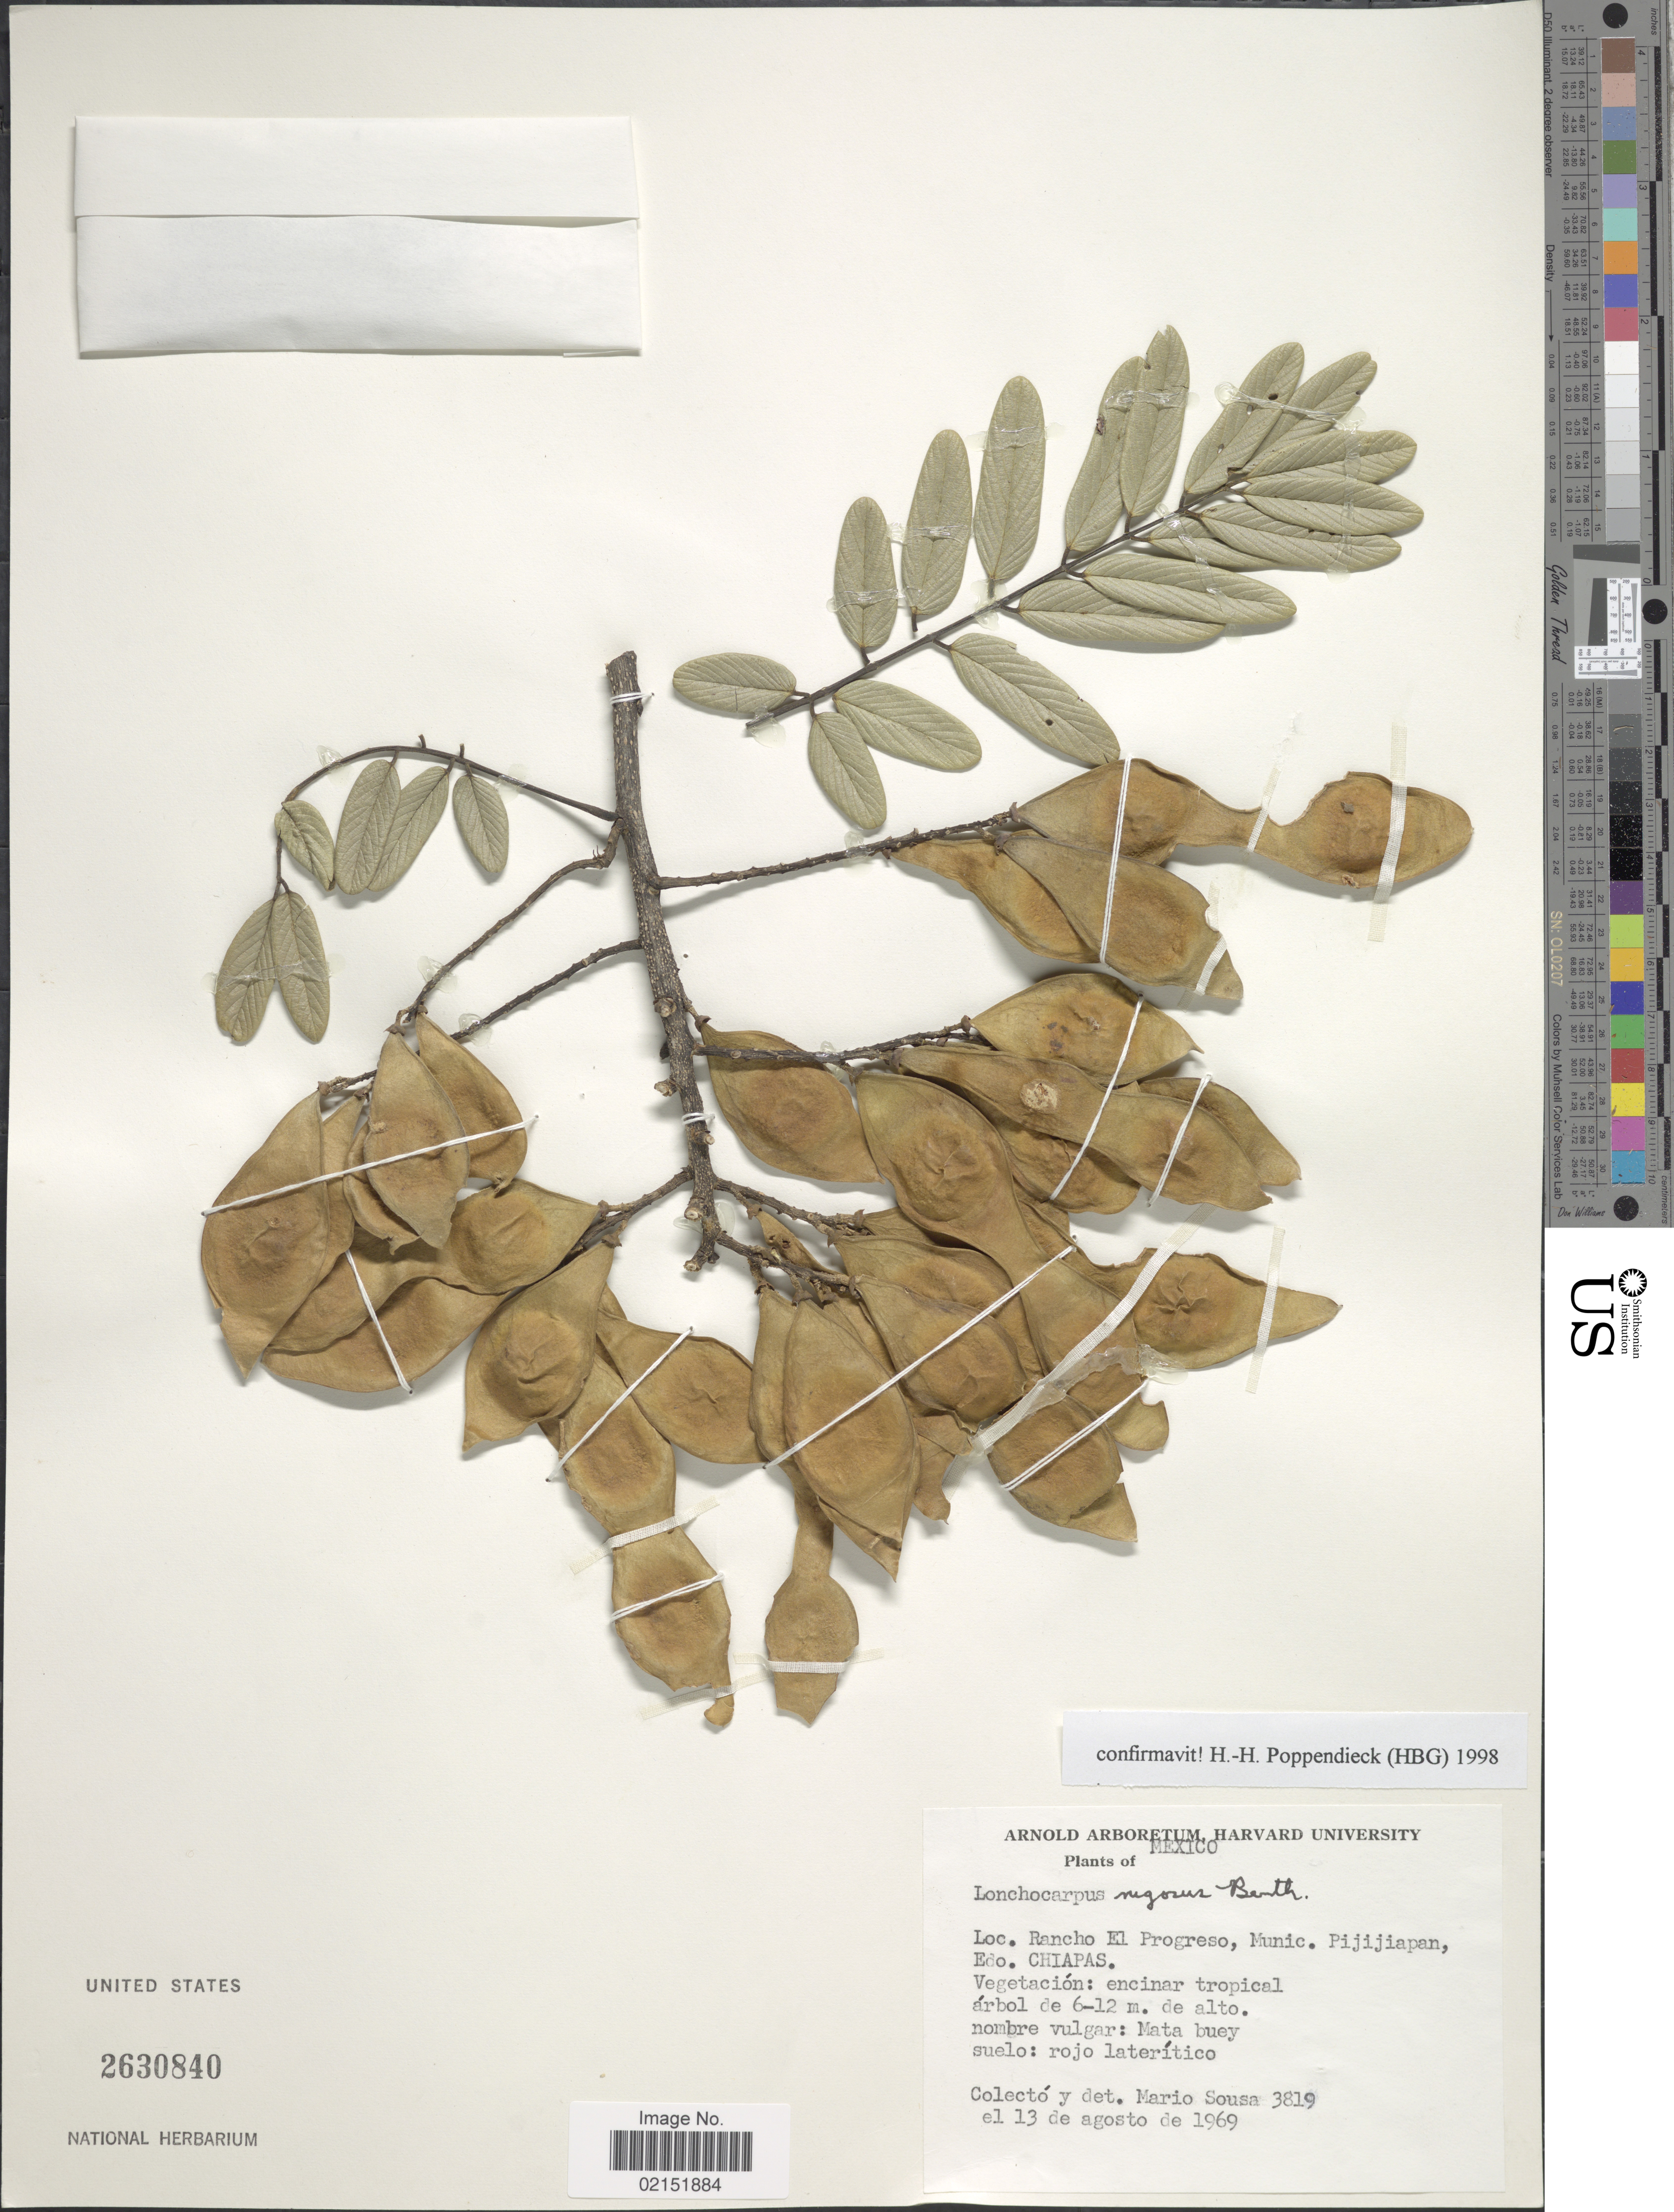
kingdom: Plantae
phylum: Tracheophyta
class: Magnoliopsida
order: Fabales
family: Fabaceae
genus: Lonchocarpus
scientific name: Lonchocarpus rugosus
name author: Benth.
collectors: M. Sousa S.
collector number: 3819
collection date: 1969-08-13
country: Mexico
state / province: Chiapas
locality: Rancho El Progreso, Munic. Pijijiapan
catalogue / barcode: US 2630840